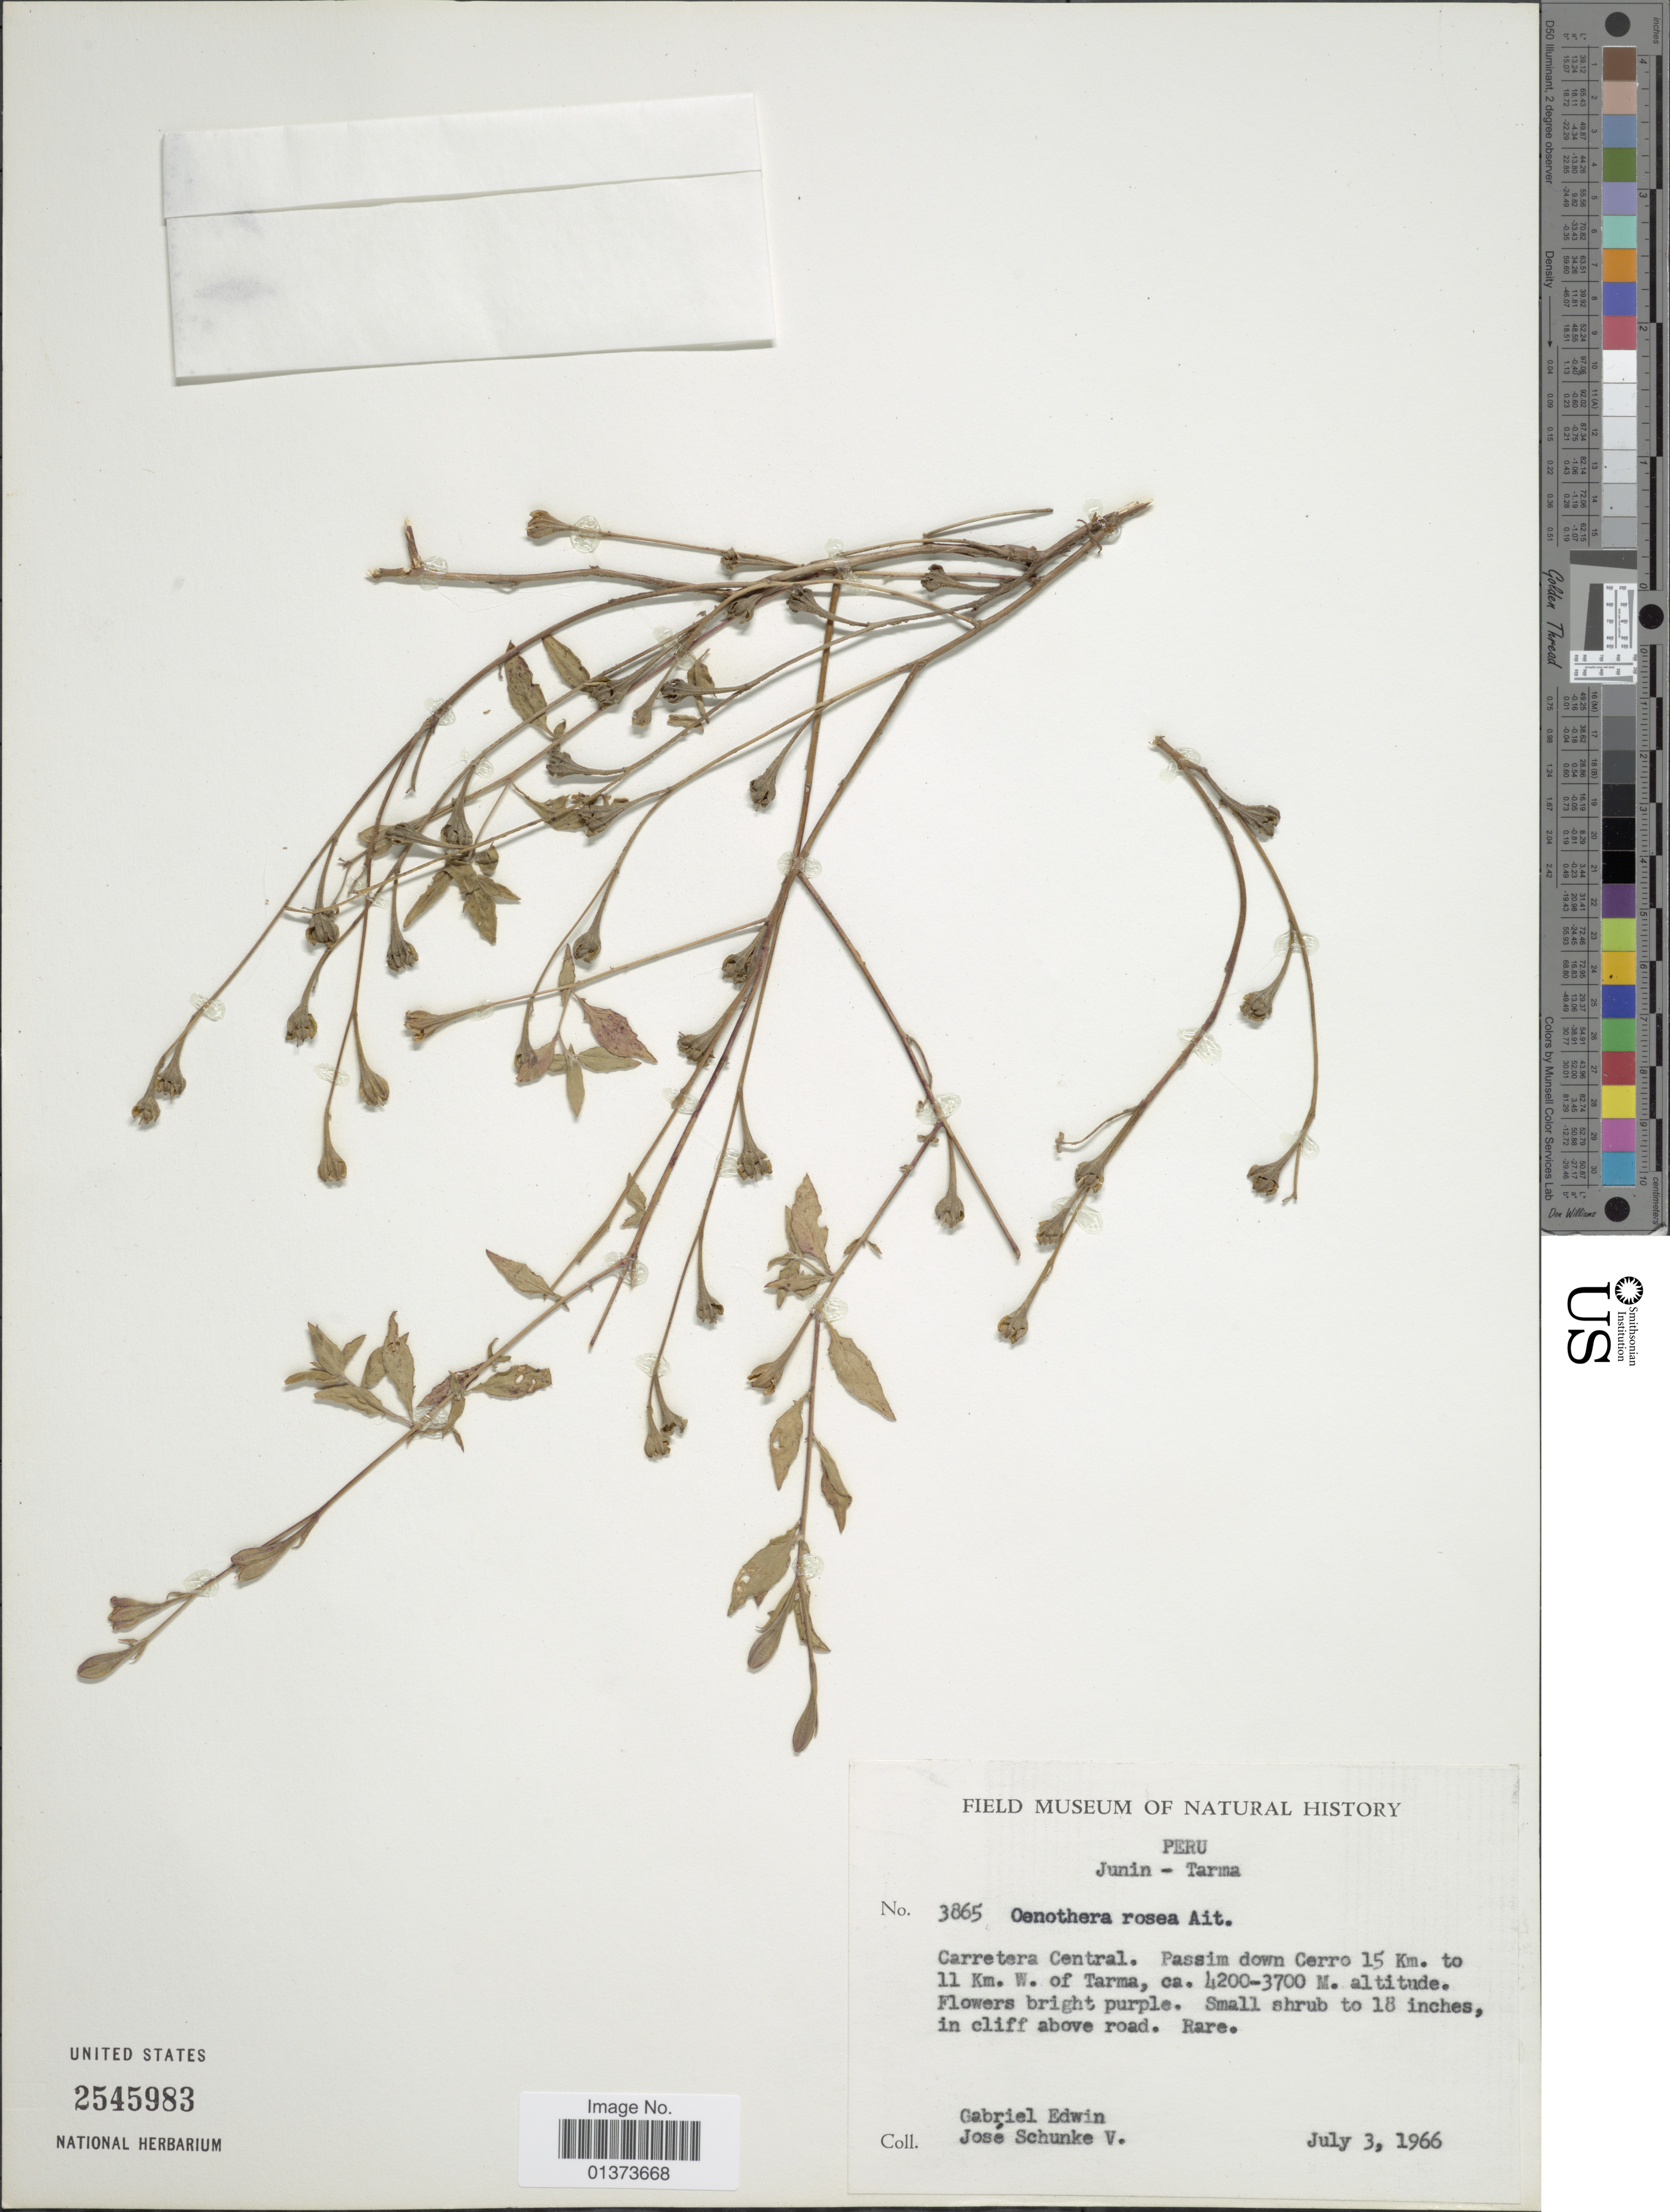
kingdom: Plantae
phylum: Tracheophyta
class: Magnoliopsida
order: Myrtales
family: Onagraceae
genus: Oenothera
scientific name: Oenothera rosea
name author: L'Hér. ex Aiton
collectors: G. Edwin & J. Schunke Vigo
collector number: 3865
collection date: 1966-07-03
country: Peru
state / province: Junín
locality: Tarma, Carretera Central. Passim down Cerro 15 Km. to 11 Km. W. of Tarma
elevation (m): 3700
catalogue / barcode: US 2545983